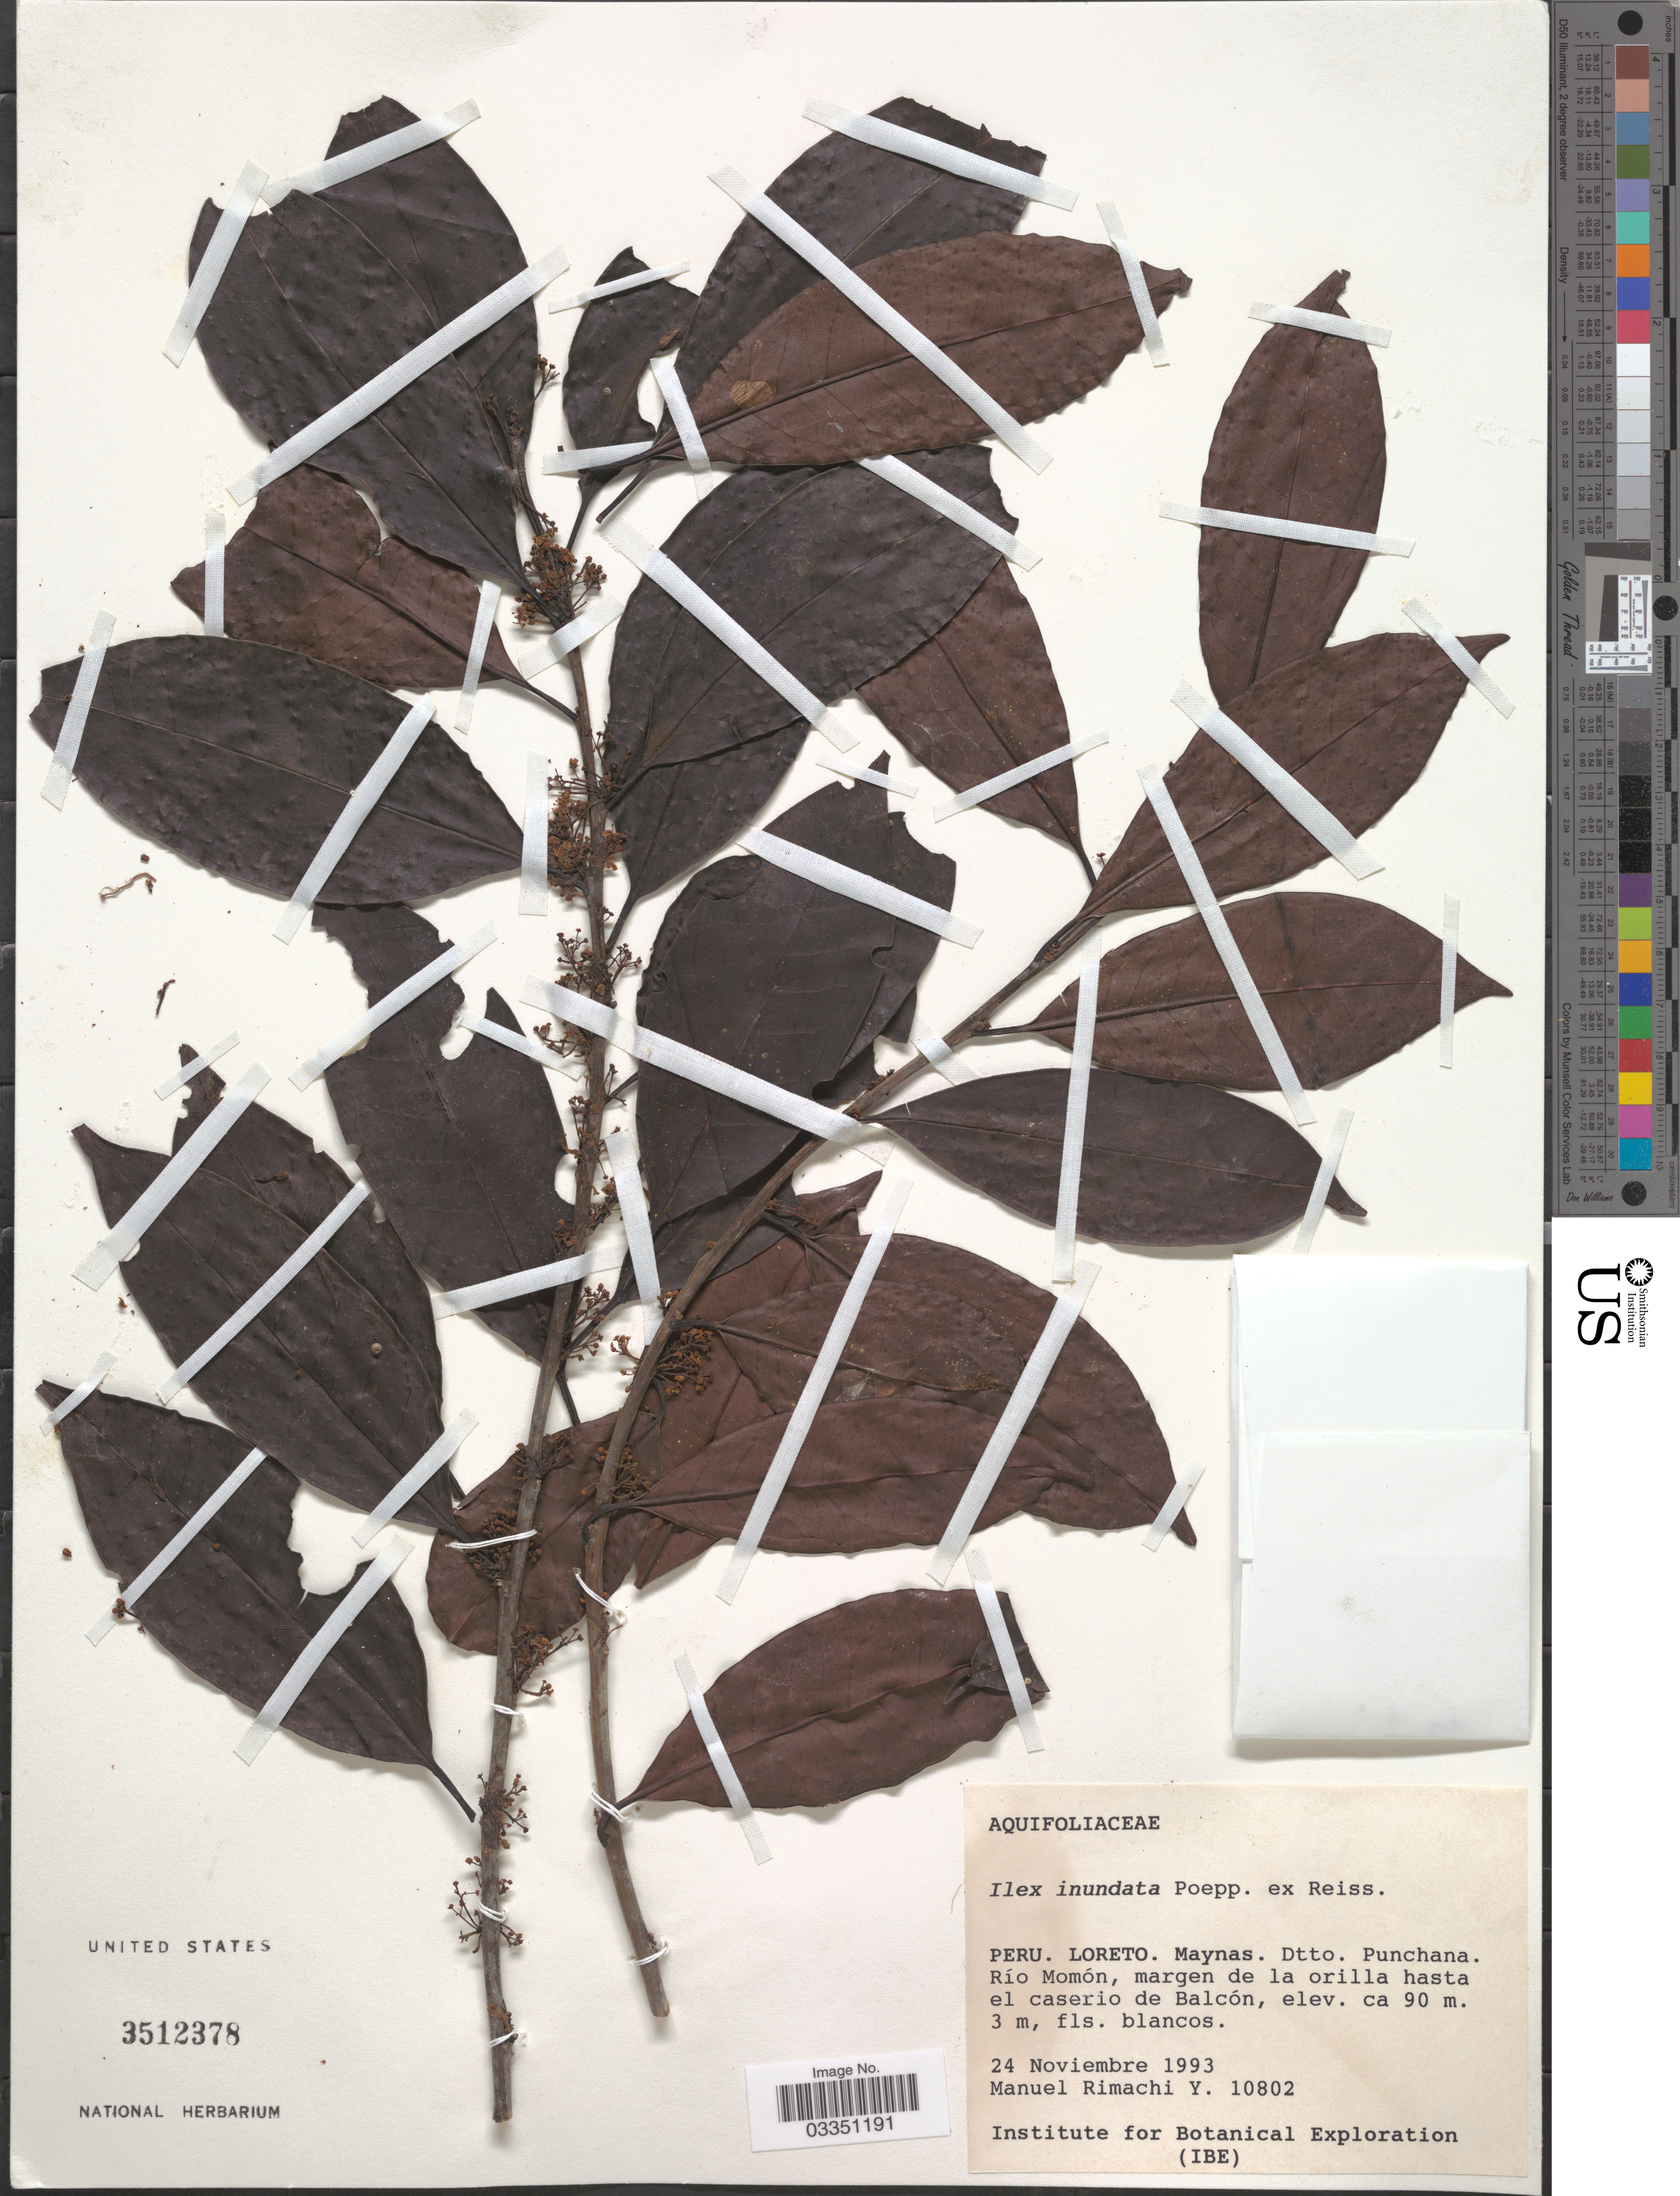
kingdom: Plantae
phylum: Tracheophyta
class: Magnoliopsida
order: Aquifoliales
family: Aquifoliaceae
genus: Ilex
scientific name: Ilex inundata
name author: Poepp. ex Reissek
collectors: M. Rimachi Y.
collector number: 10802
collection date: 1993-11-24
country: Peru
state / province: Loreto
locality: Maynas. Dtto. Punchana. Río Momón, margen de la orilla hasta el caserio de Balcón.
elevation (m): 90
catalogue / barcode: US 3512378